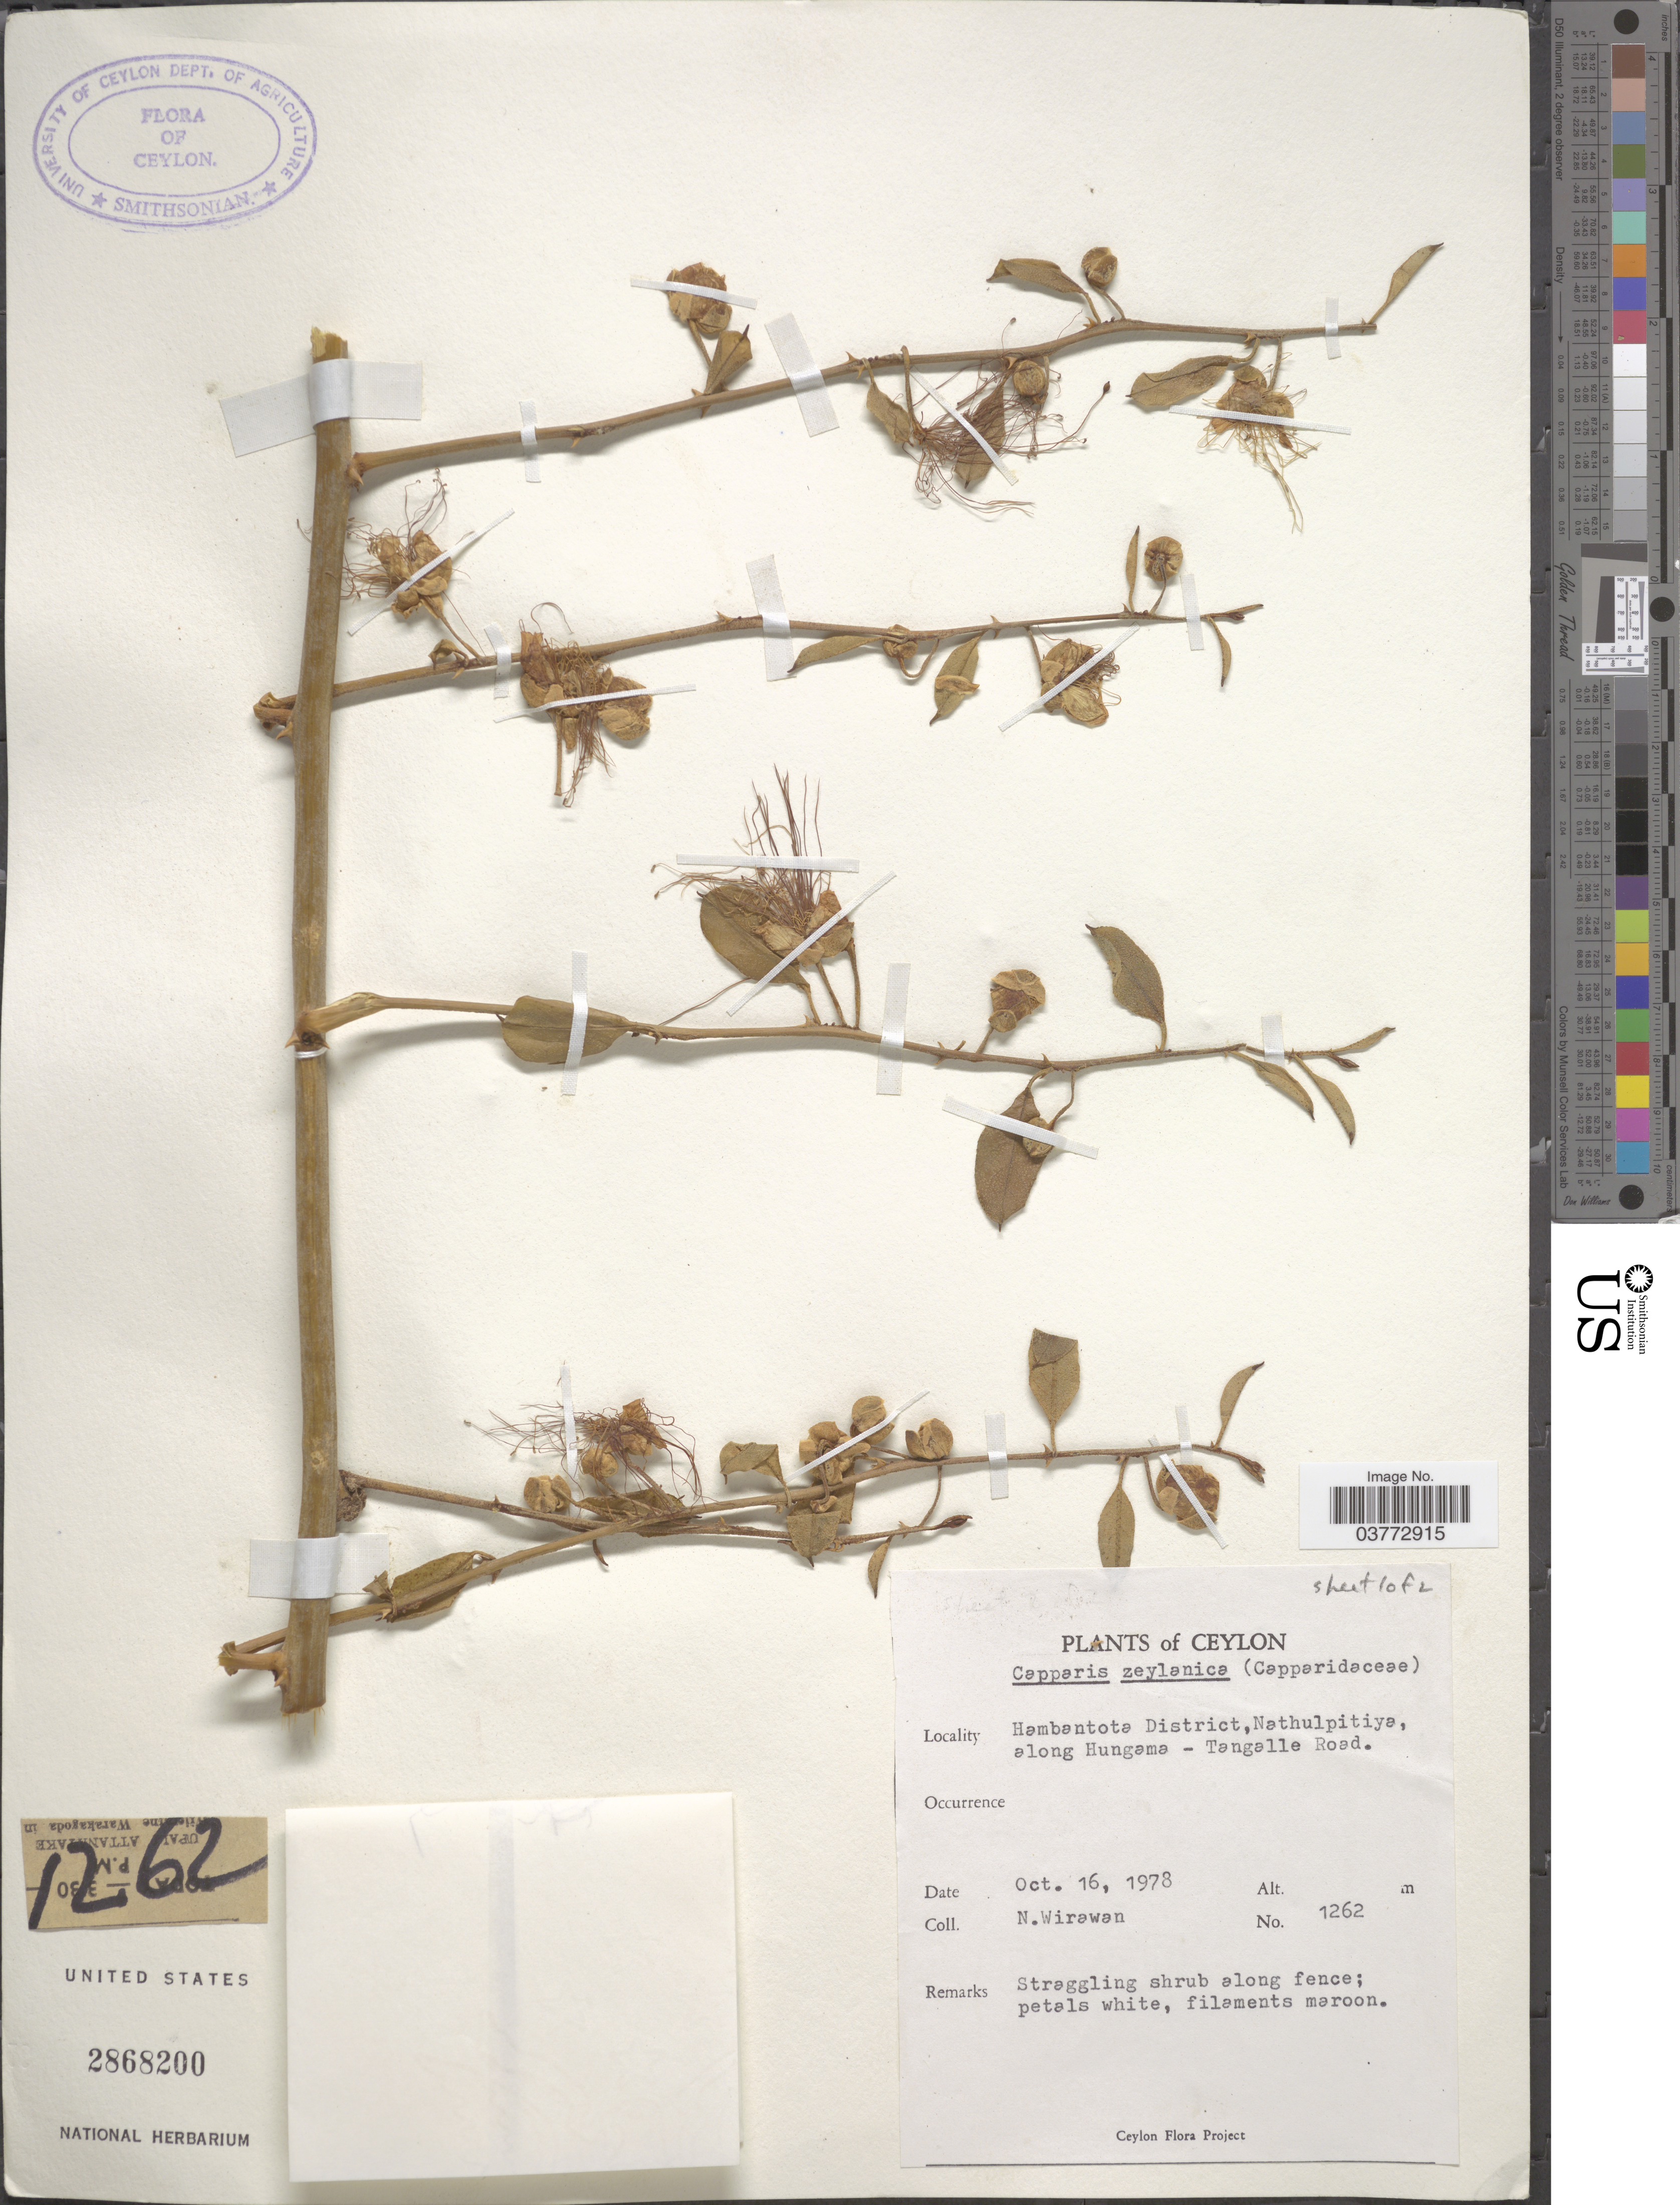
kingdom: Plantae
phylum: Tracheophyta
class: Magnoliopsida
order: Brassicales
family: Capparaceae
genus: Capparis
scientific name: Capparis zeylanica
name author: L.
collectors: N. Wirawan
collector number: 1262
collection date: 1978-10-16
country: Sri Lanka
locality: Ceylon. Hambantota District, Nathulpitiya, along Hungama - Tangalle Road.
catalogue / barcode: US 2868200